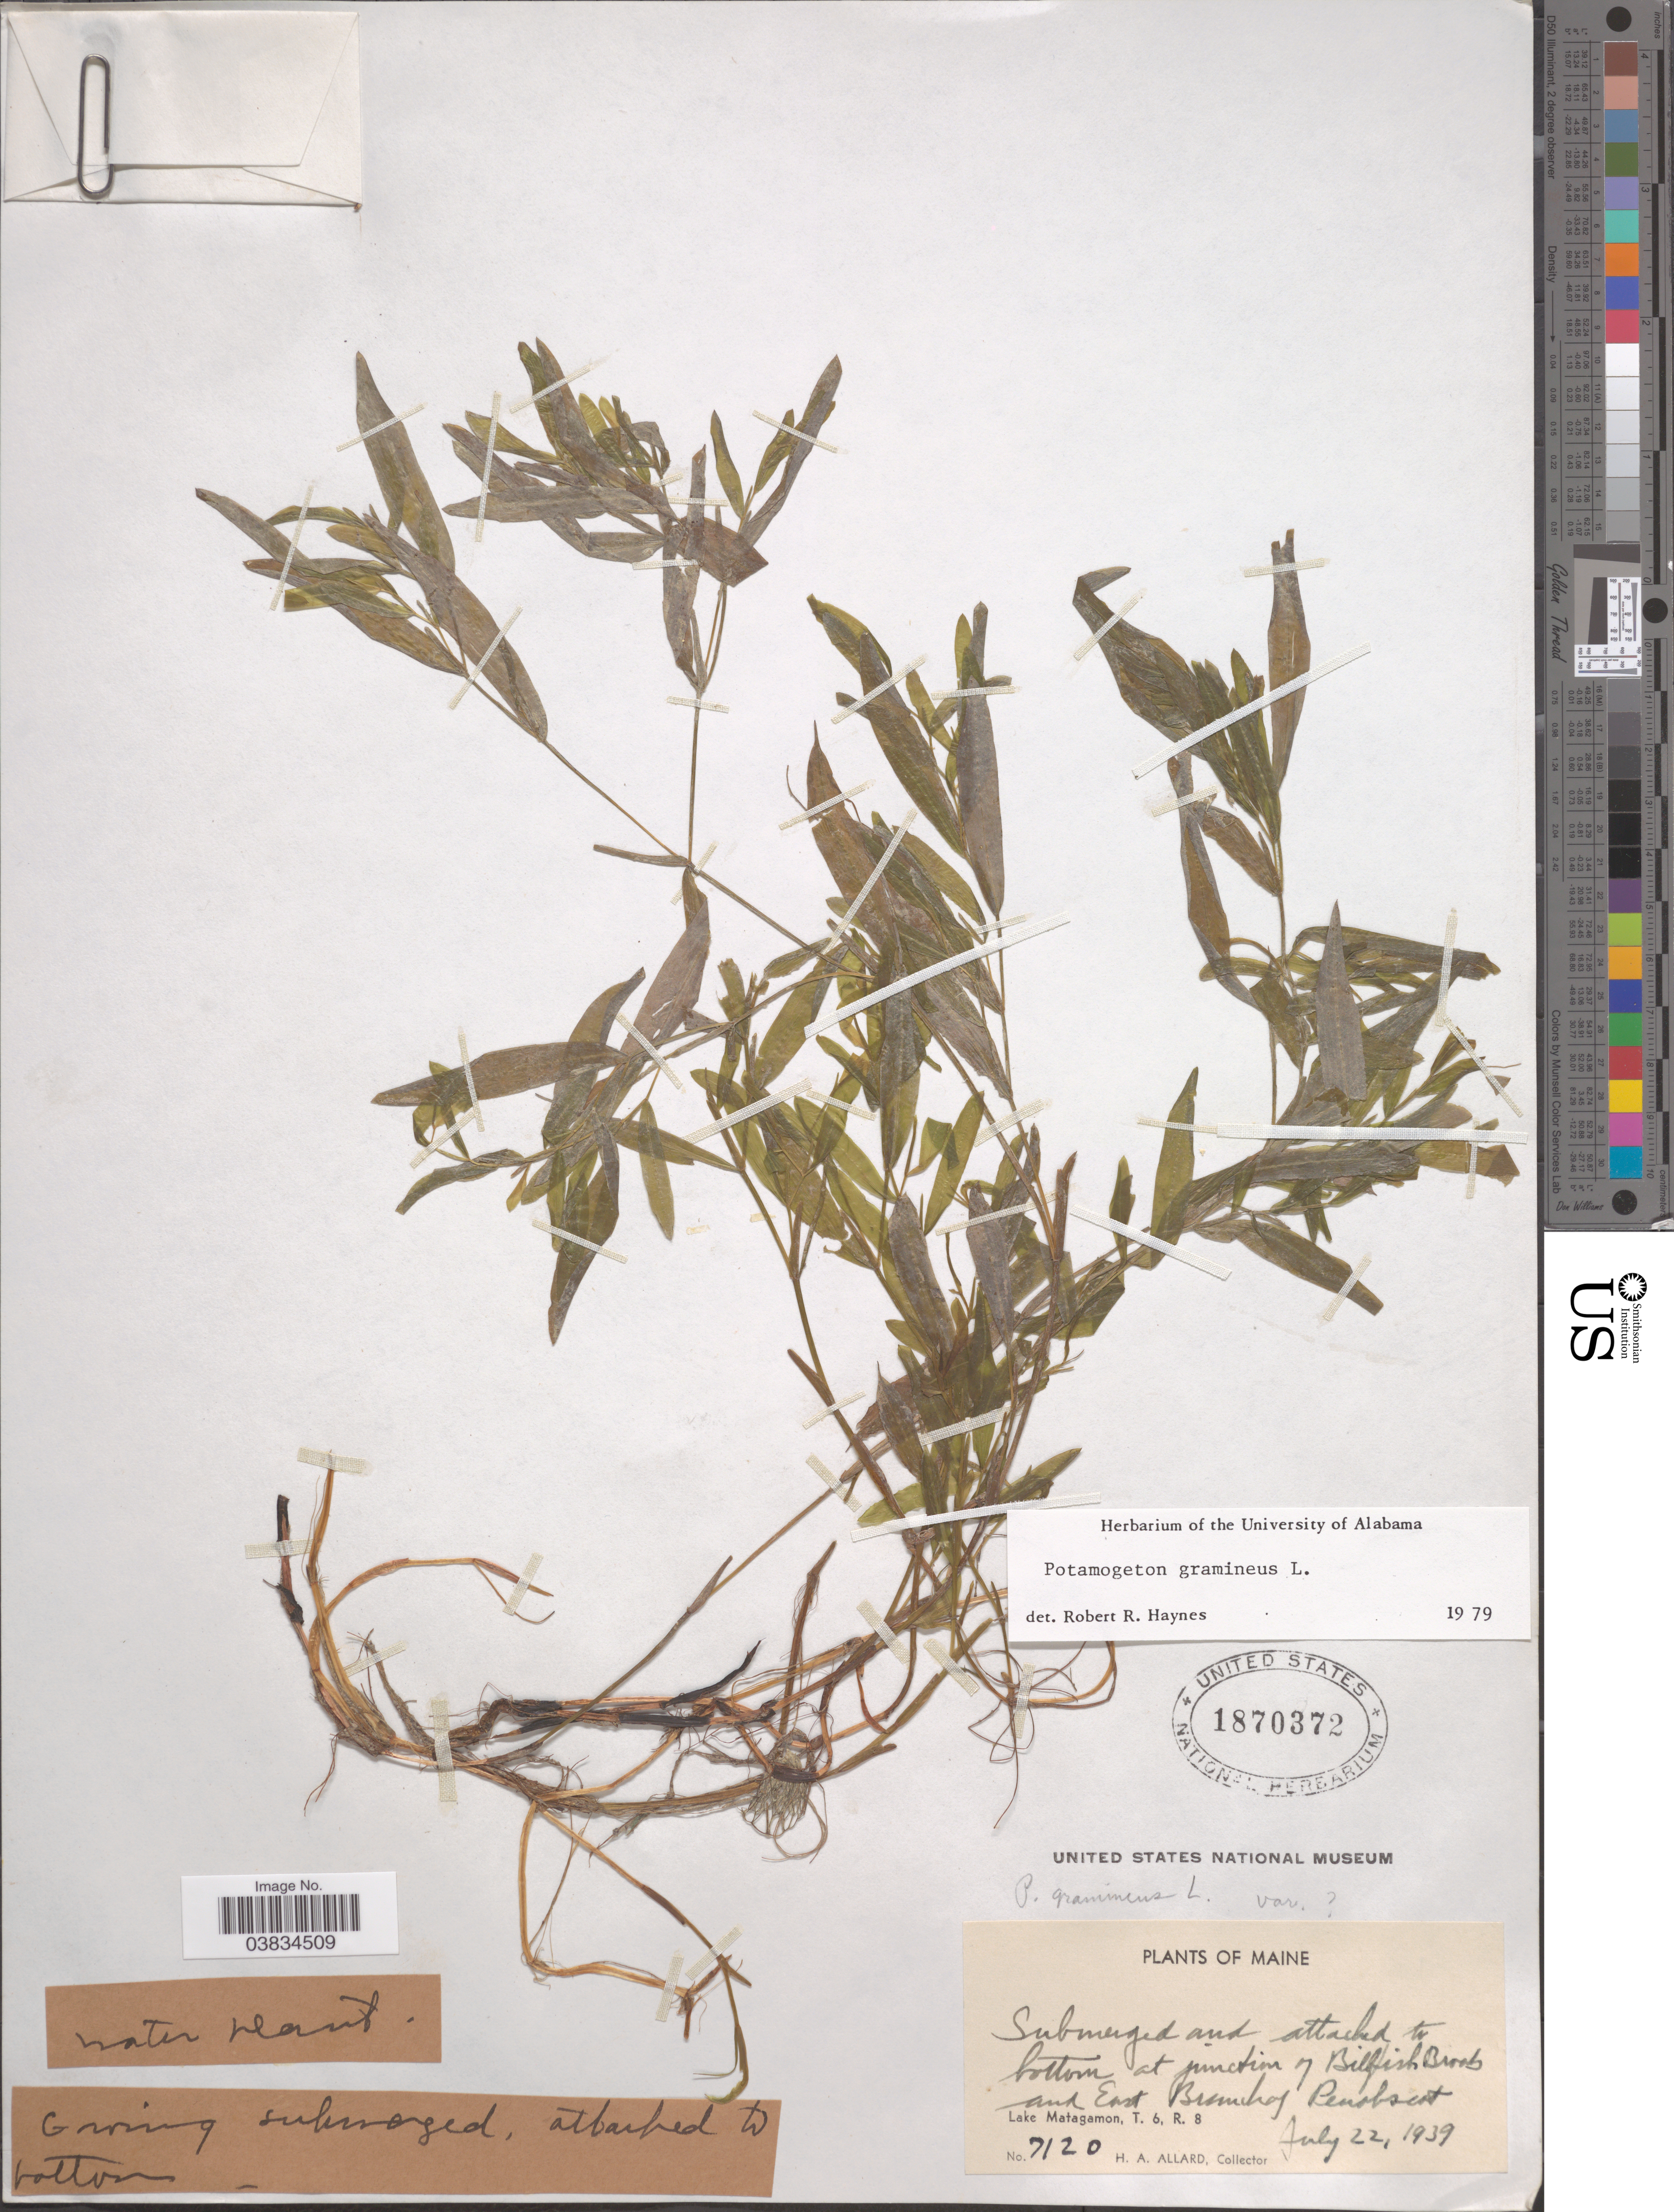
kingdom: Plantae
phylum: Tracheophyta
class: Liliopsida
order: Alismatales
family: Potamogetonaceae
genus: Potamogeton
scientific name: Potamogeton gramineus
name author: L.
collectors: H. A. Allard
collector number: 7120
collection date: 1939-07-22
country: United States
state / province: Maine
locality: Bottom at junction of Bilfish Broads and East Bramch of Penobscot. Lake Matagamon, T. 6, R. 8.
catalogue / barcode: US 1870372